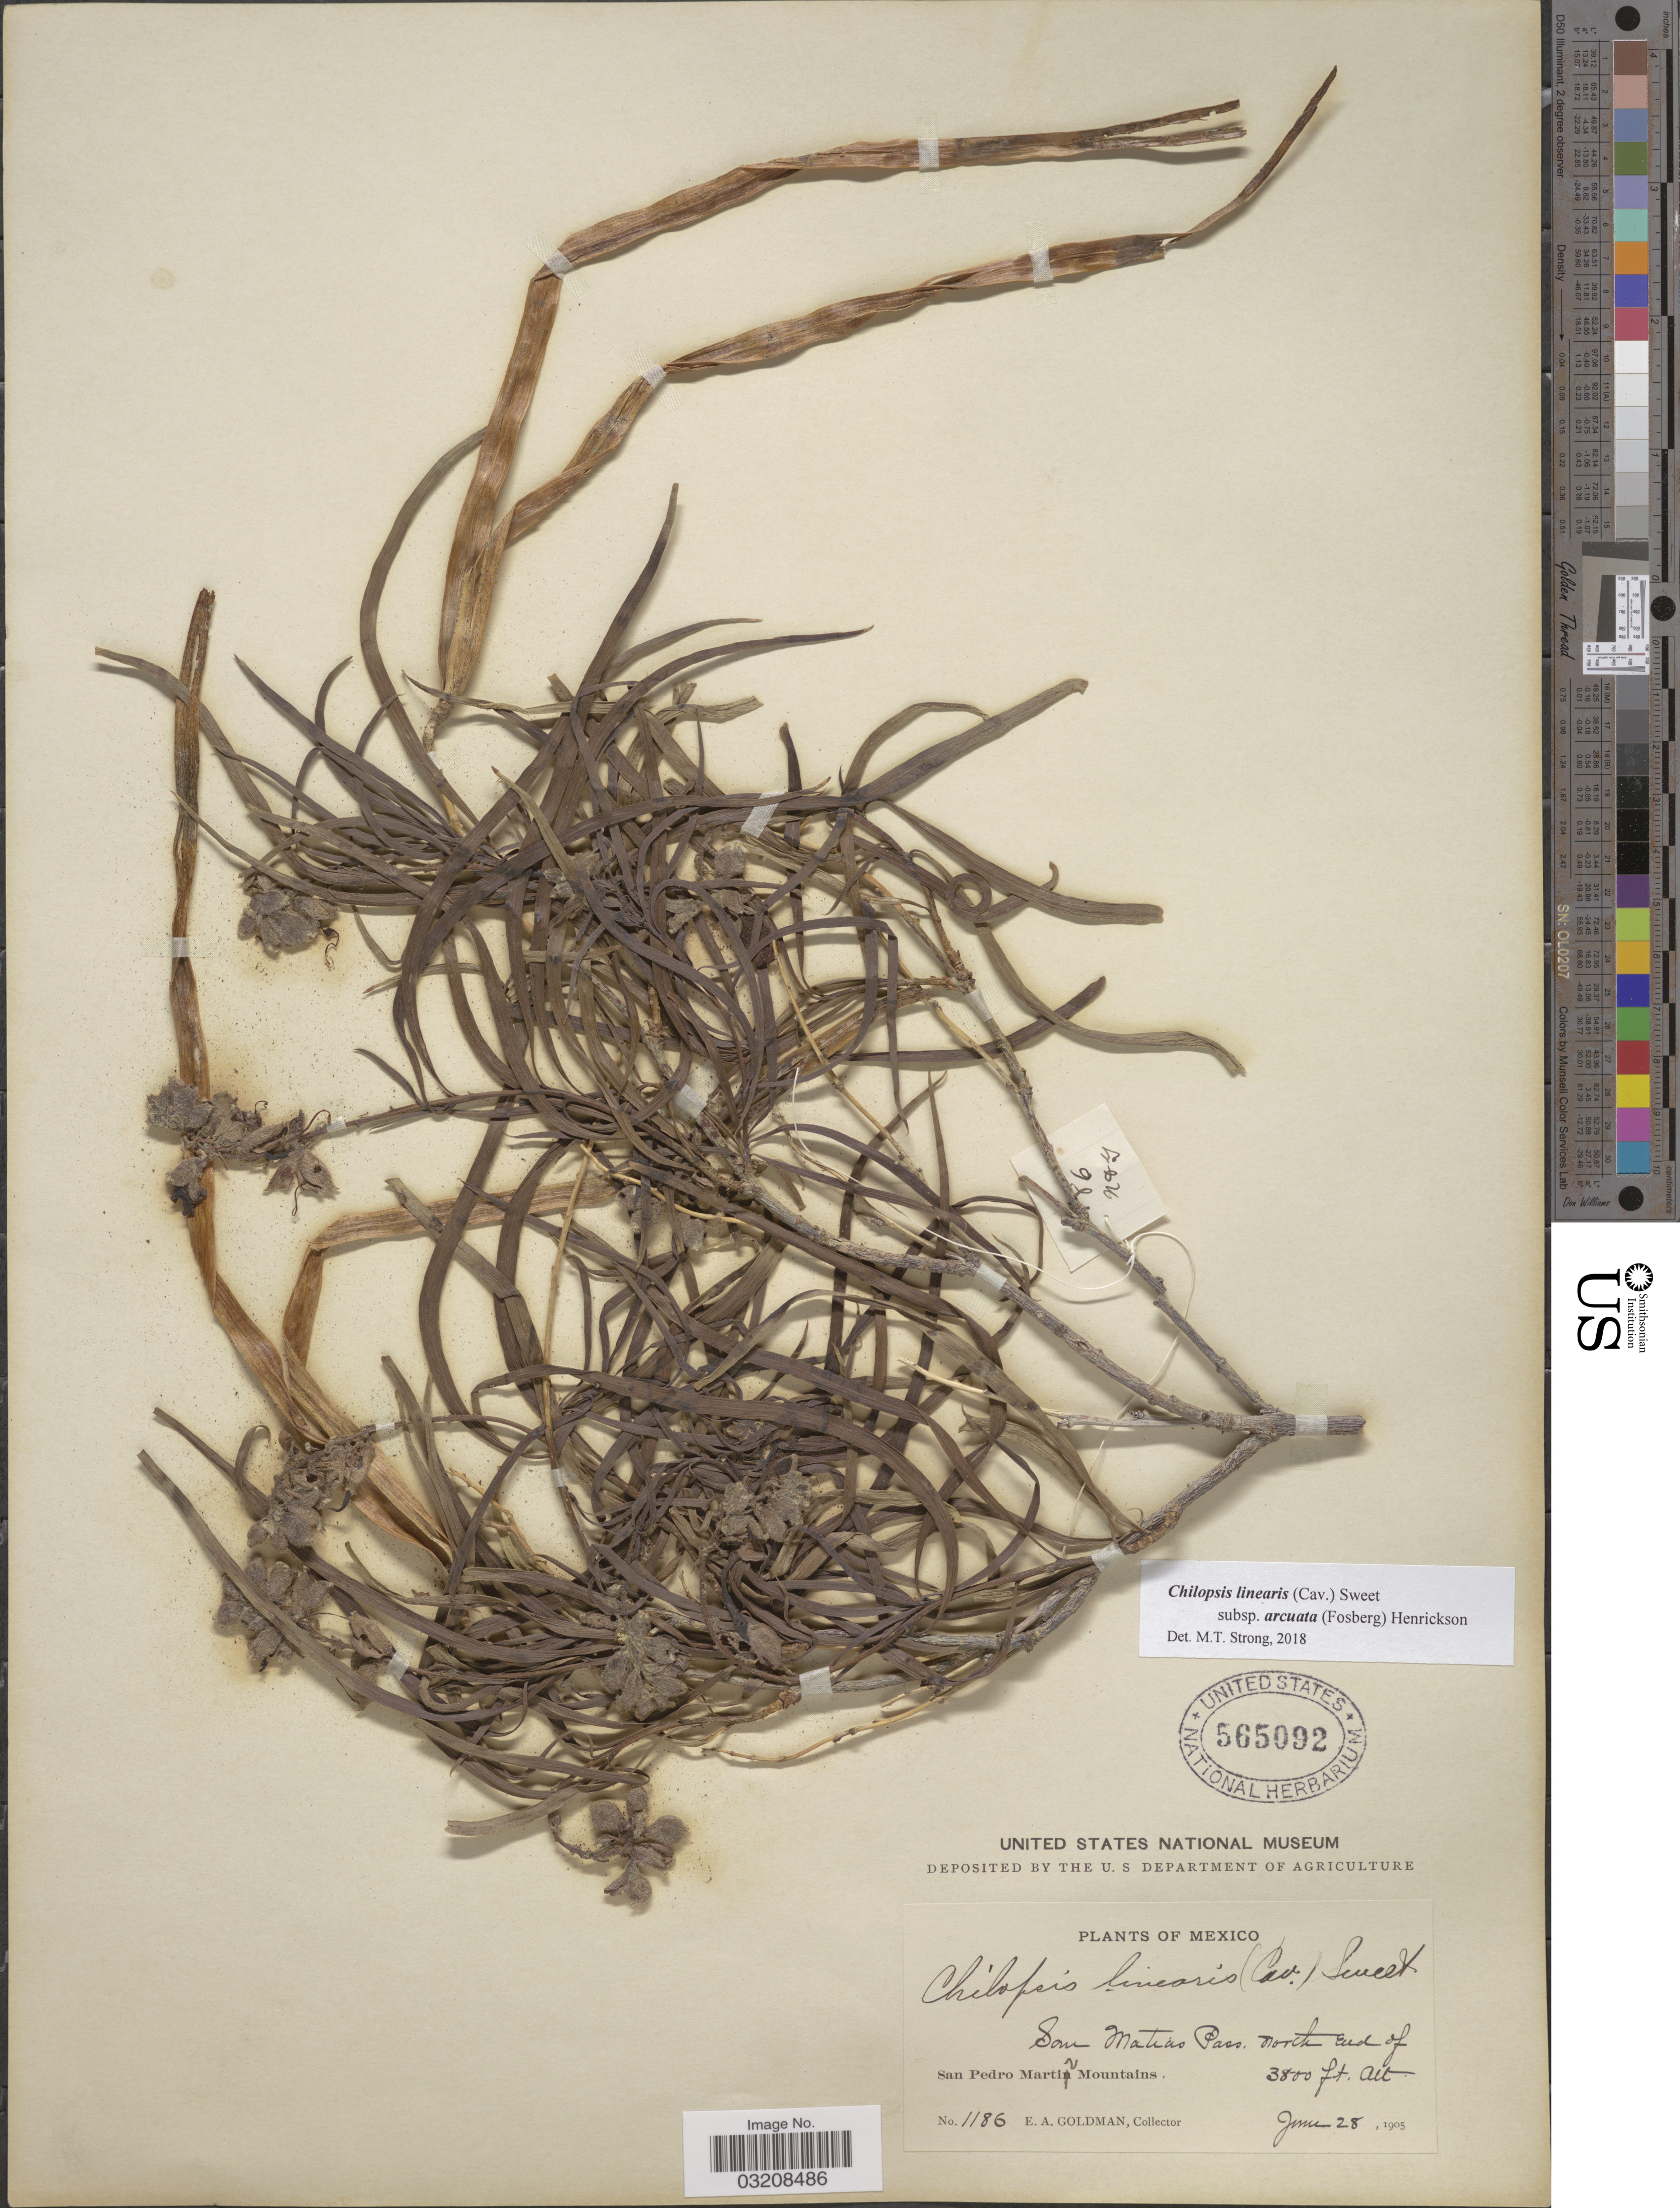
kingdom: Plantae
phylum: Tracheophyta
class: Magnoliopsida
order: Lamiales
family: Bignoniaceae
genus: Chilopsis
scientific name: Chilopsis linearis subsp. arcuata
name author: (Fosberg) Henrickson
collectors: E. A. Goldman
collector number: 1186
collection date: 1905-06-28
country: Mexico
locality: San Matias Pass. North end of San Pedro Martir Mountains.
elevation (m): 1158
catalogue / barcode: US 565092